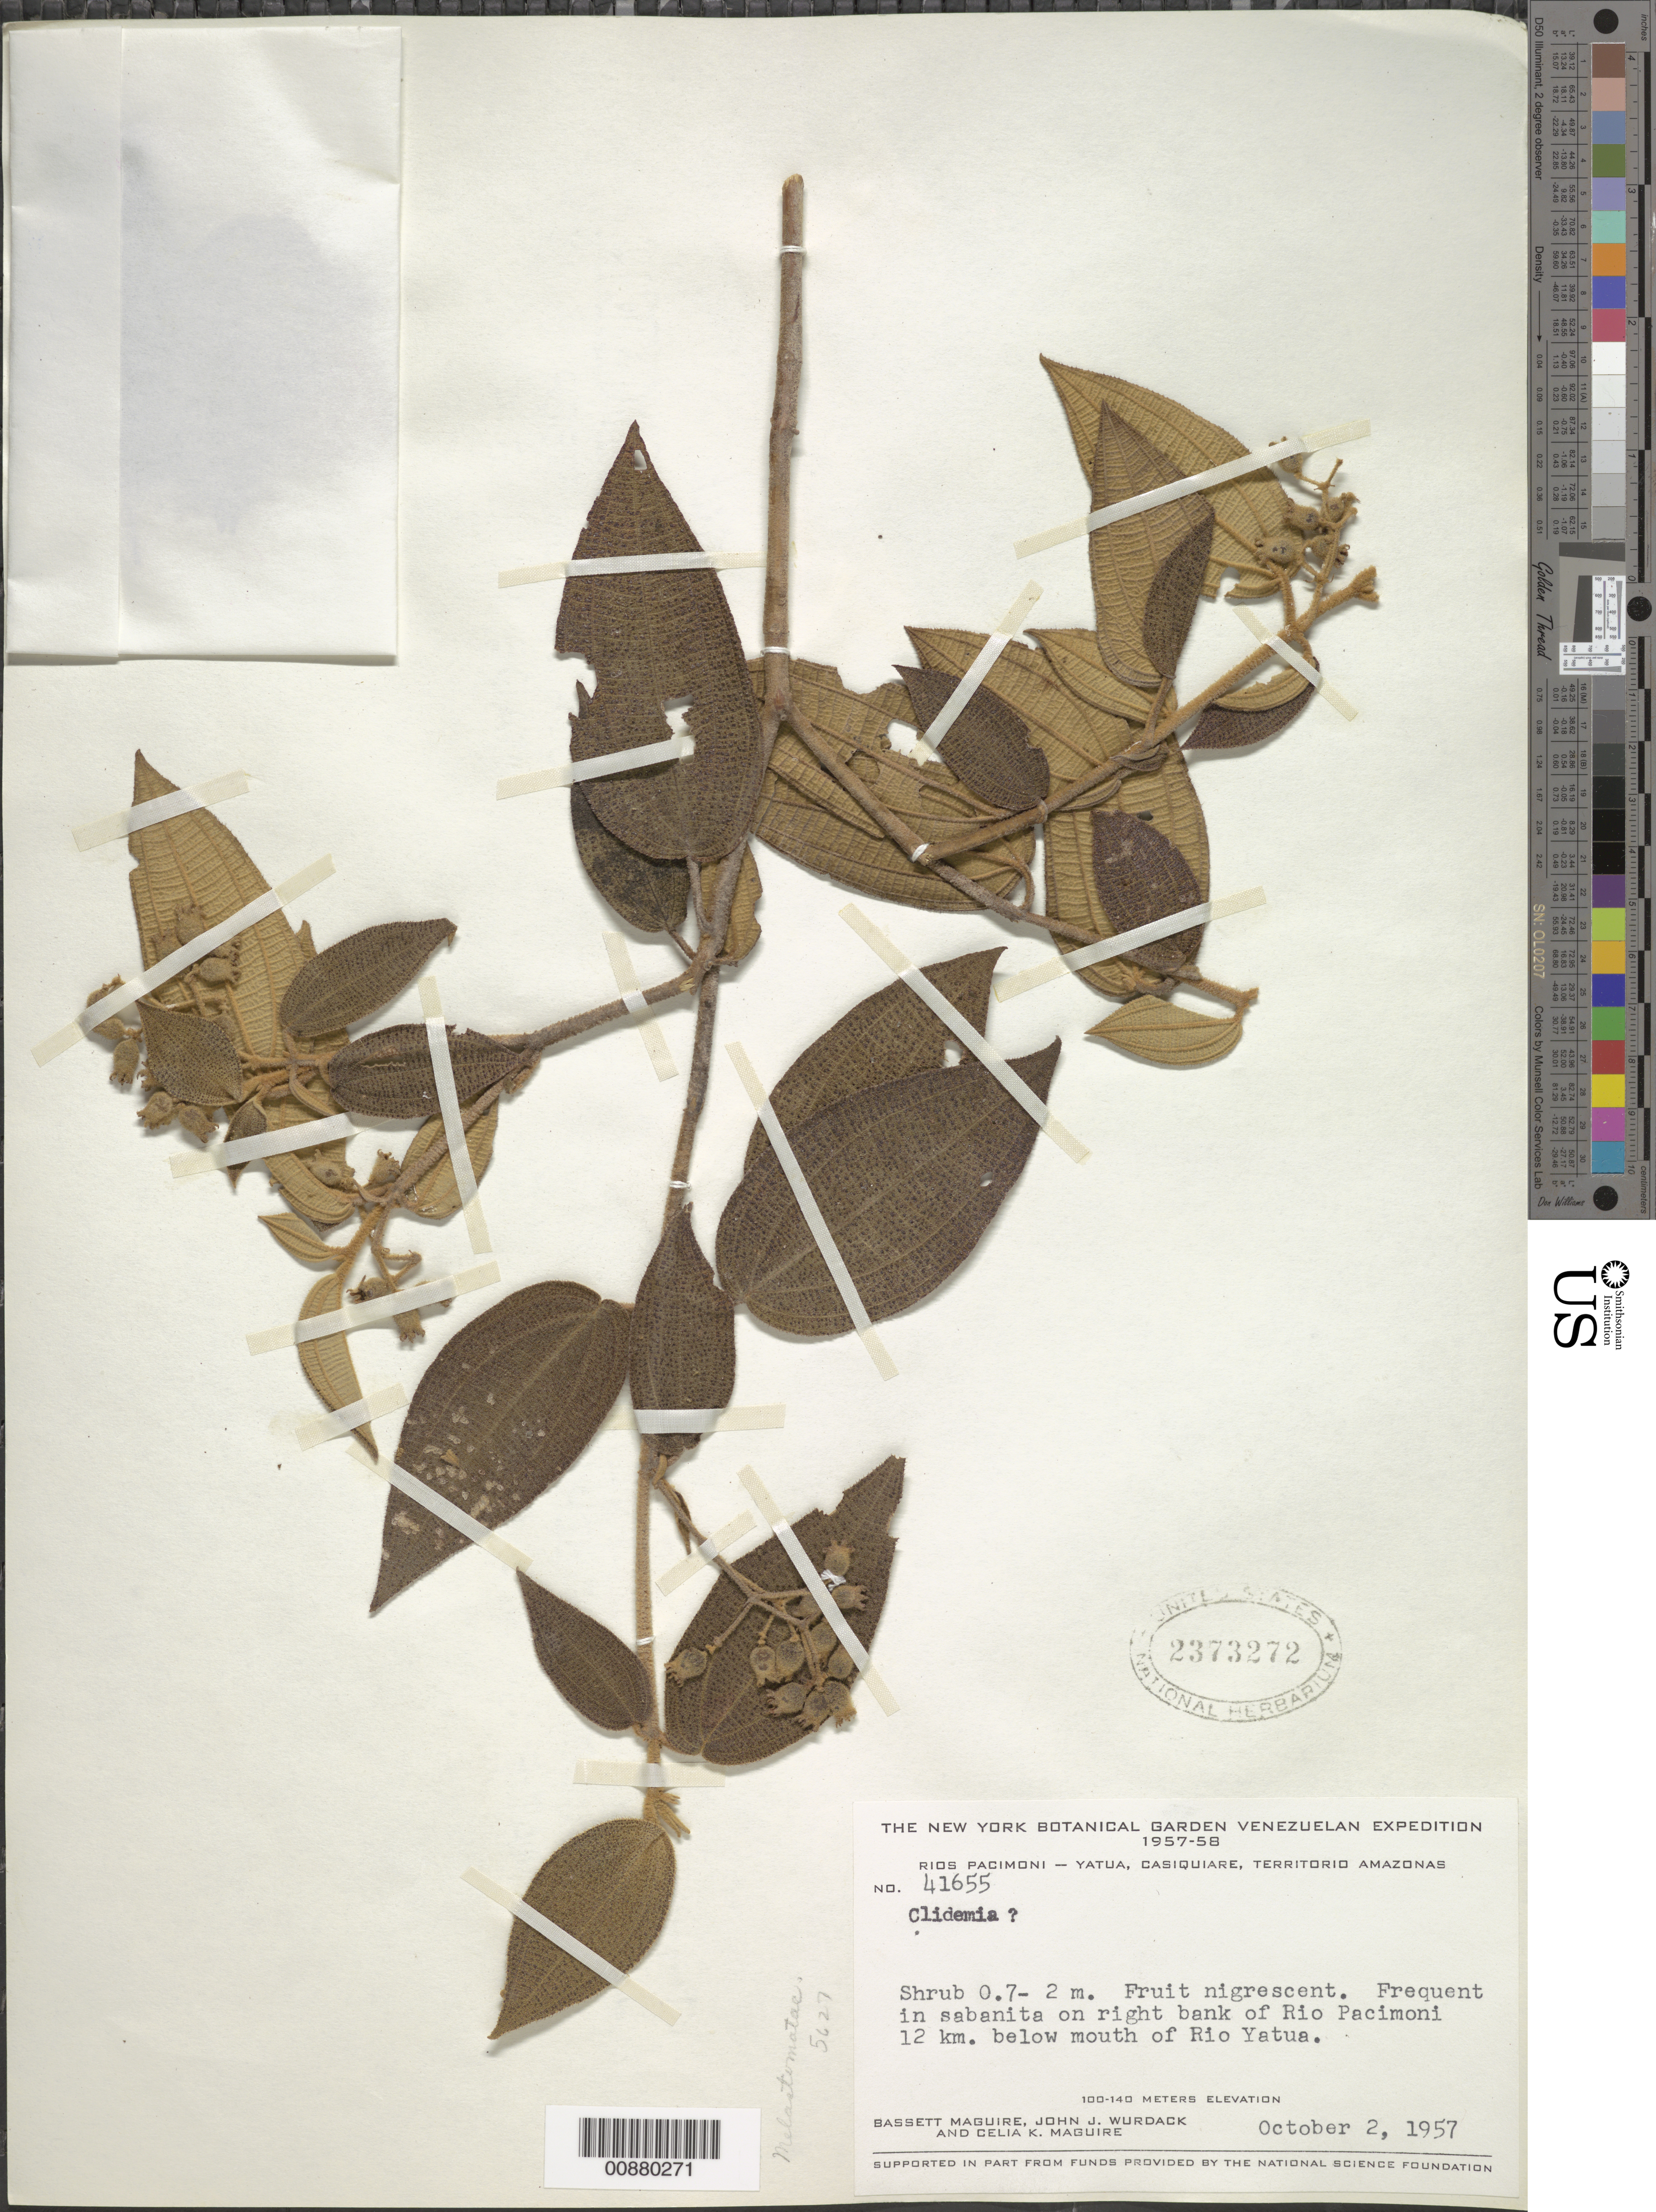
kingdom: Plantae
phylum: Tracheophyta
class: Magnoliopsida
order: Myrtales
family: Melastomataceae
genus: Miconia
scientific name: Miconia siapensis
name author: (Wurdack) Michelang.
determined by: Ferreira-Alves, R.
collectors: B. Maguire, J. J. Wurdack & C. K. Maguire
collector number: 41655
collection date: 1957-10-02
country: Venezuela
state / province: Amazonas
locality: Rios Pacimoni - Yatua, Casiquiare. Sabanita on right bank of Rio Pacimoni 12 km. below mouth of Rio Yatua.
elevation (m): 100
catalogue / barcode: US 2373272